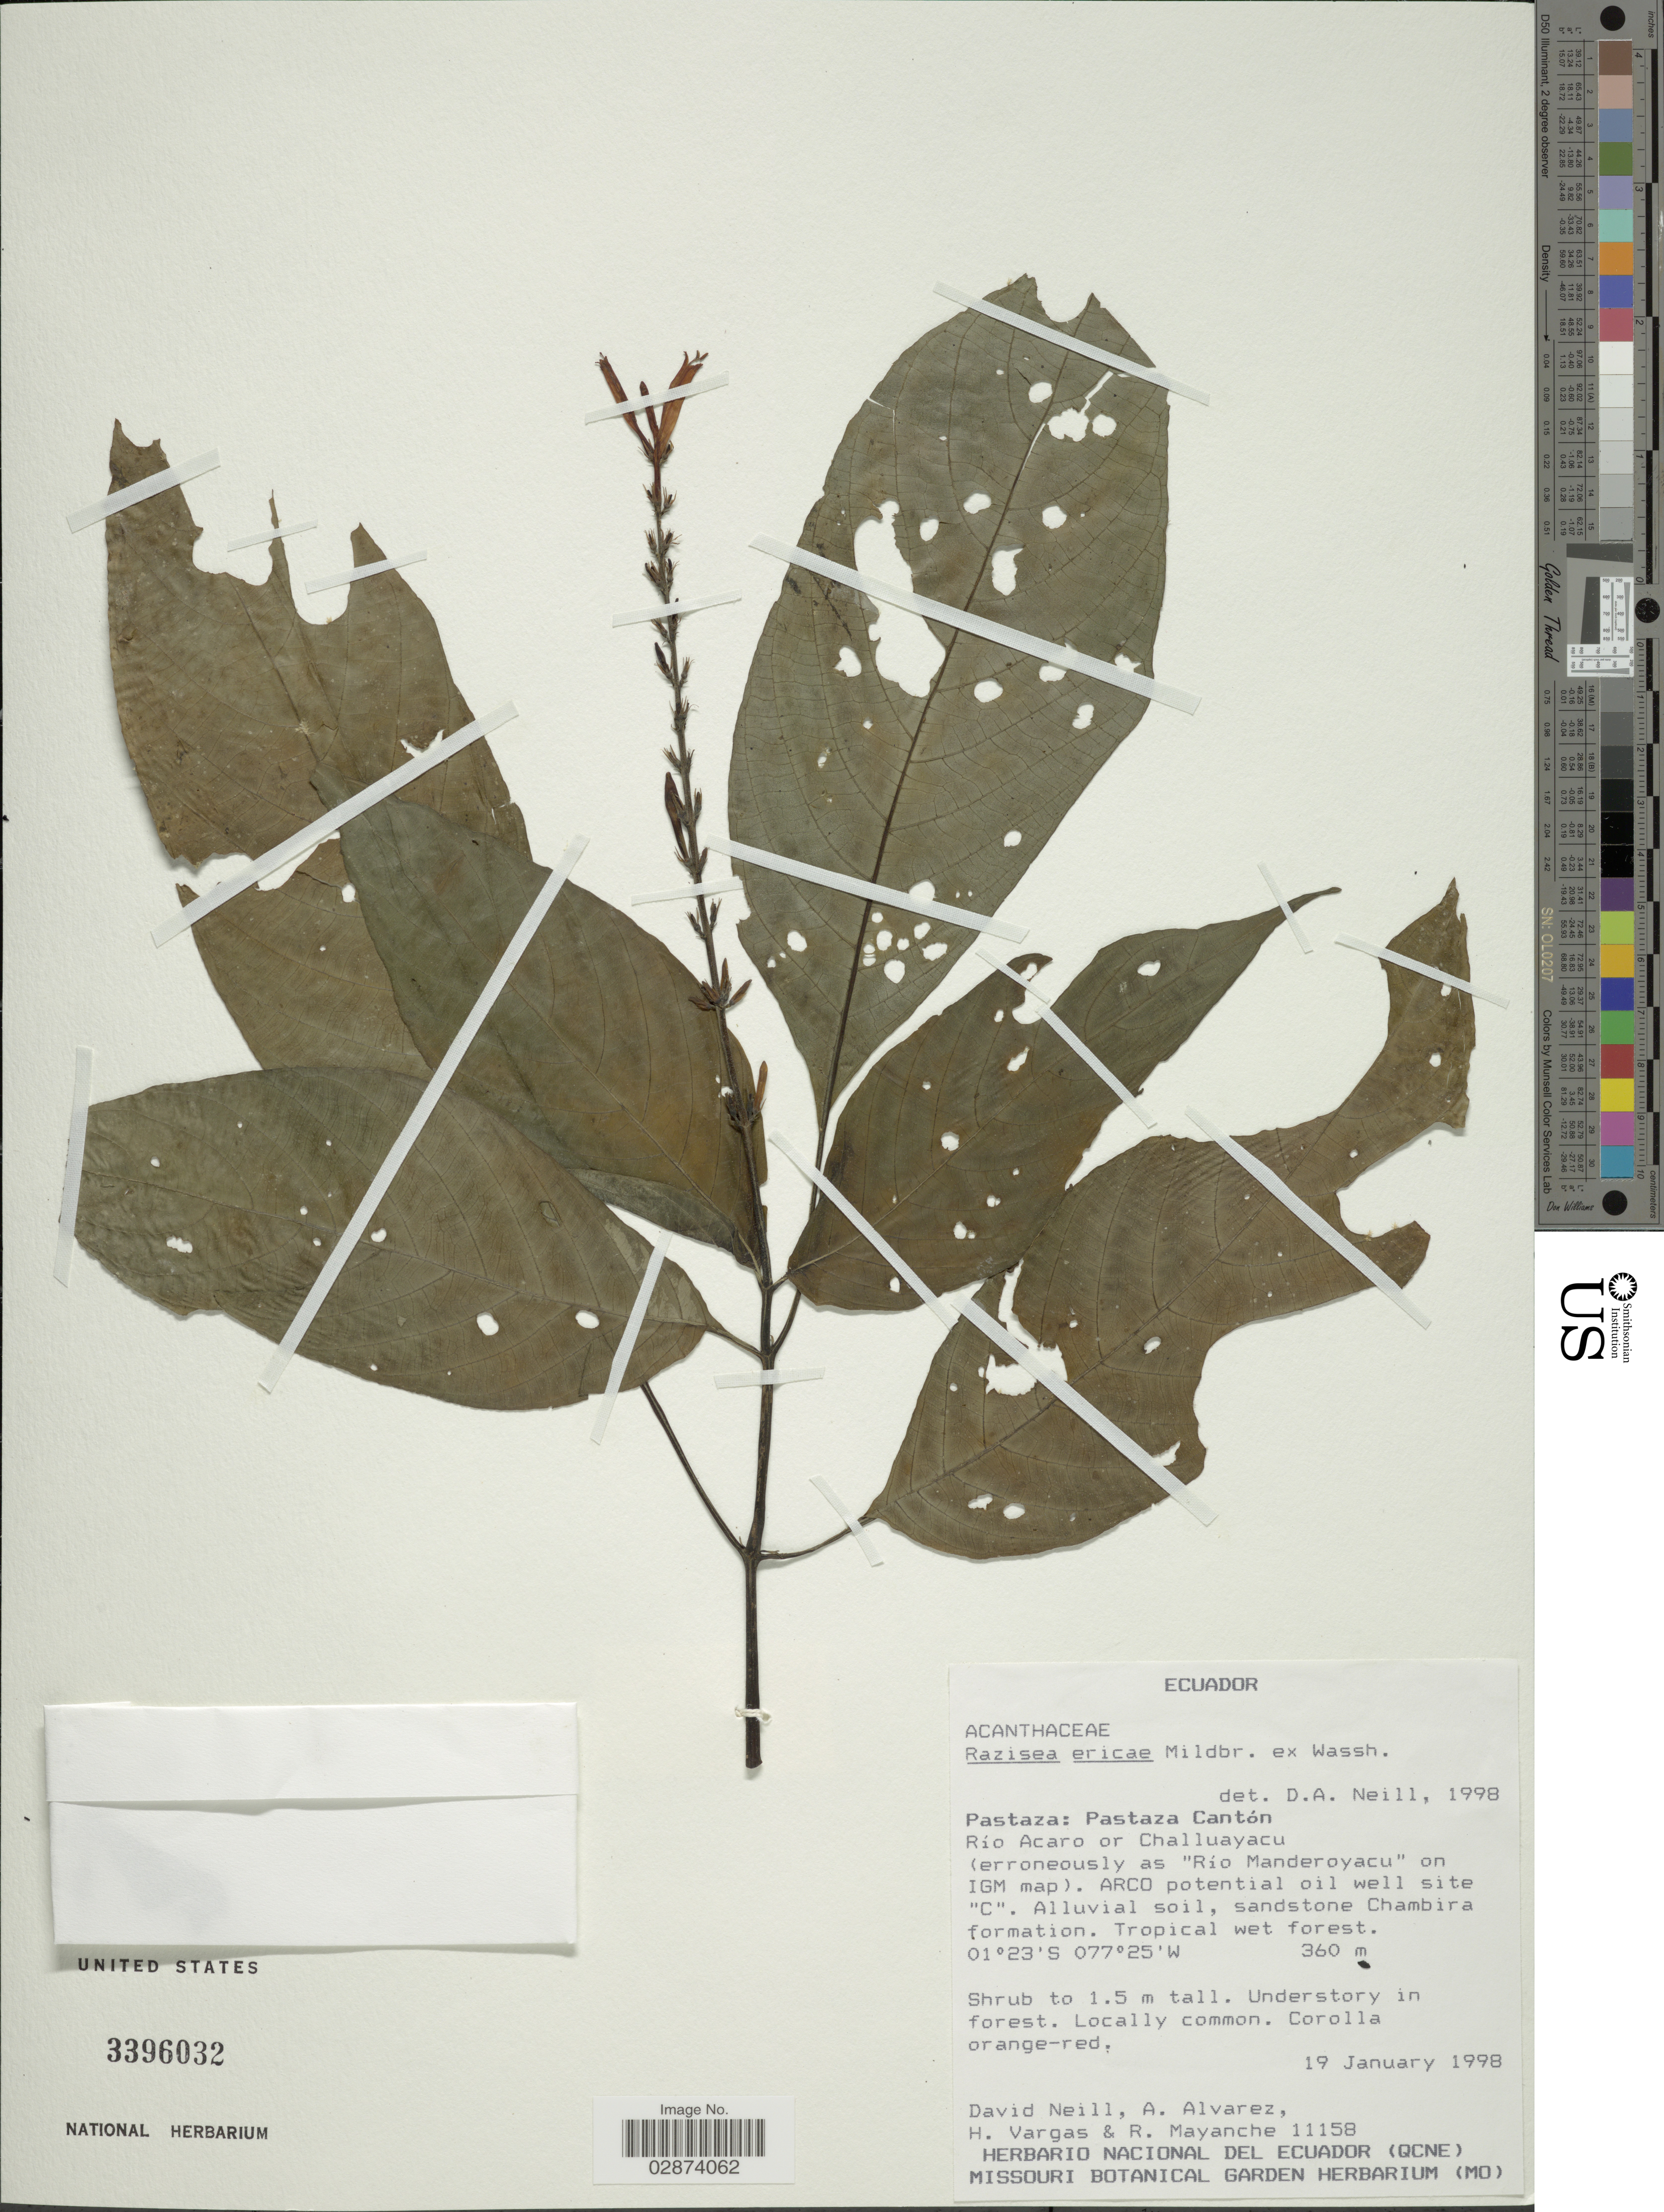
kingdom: Plantae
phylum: Tracheophyta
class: Magnoliopsida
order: Lamiales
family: Acanthaceae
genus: Razisea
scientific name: Razisea ericae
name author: Mildbr. ex Wassh.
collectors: D. Neill, A. Alvarez, H. Vargas & R. Mayanche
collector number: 11158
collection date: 1998-01-19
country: Ecuador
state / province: Pastaza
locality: Pastaza Cantón. Río Acaro or Challuayacu (erroneously as "Rio Manderoyacu" on IGM map). ARCO potential oil well site "C".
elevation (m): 360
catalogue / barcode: US 3396032